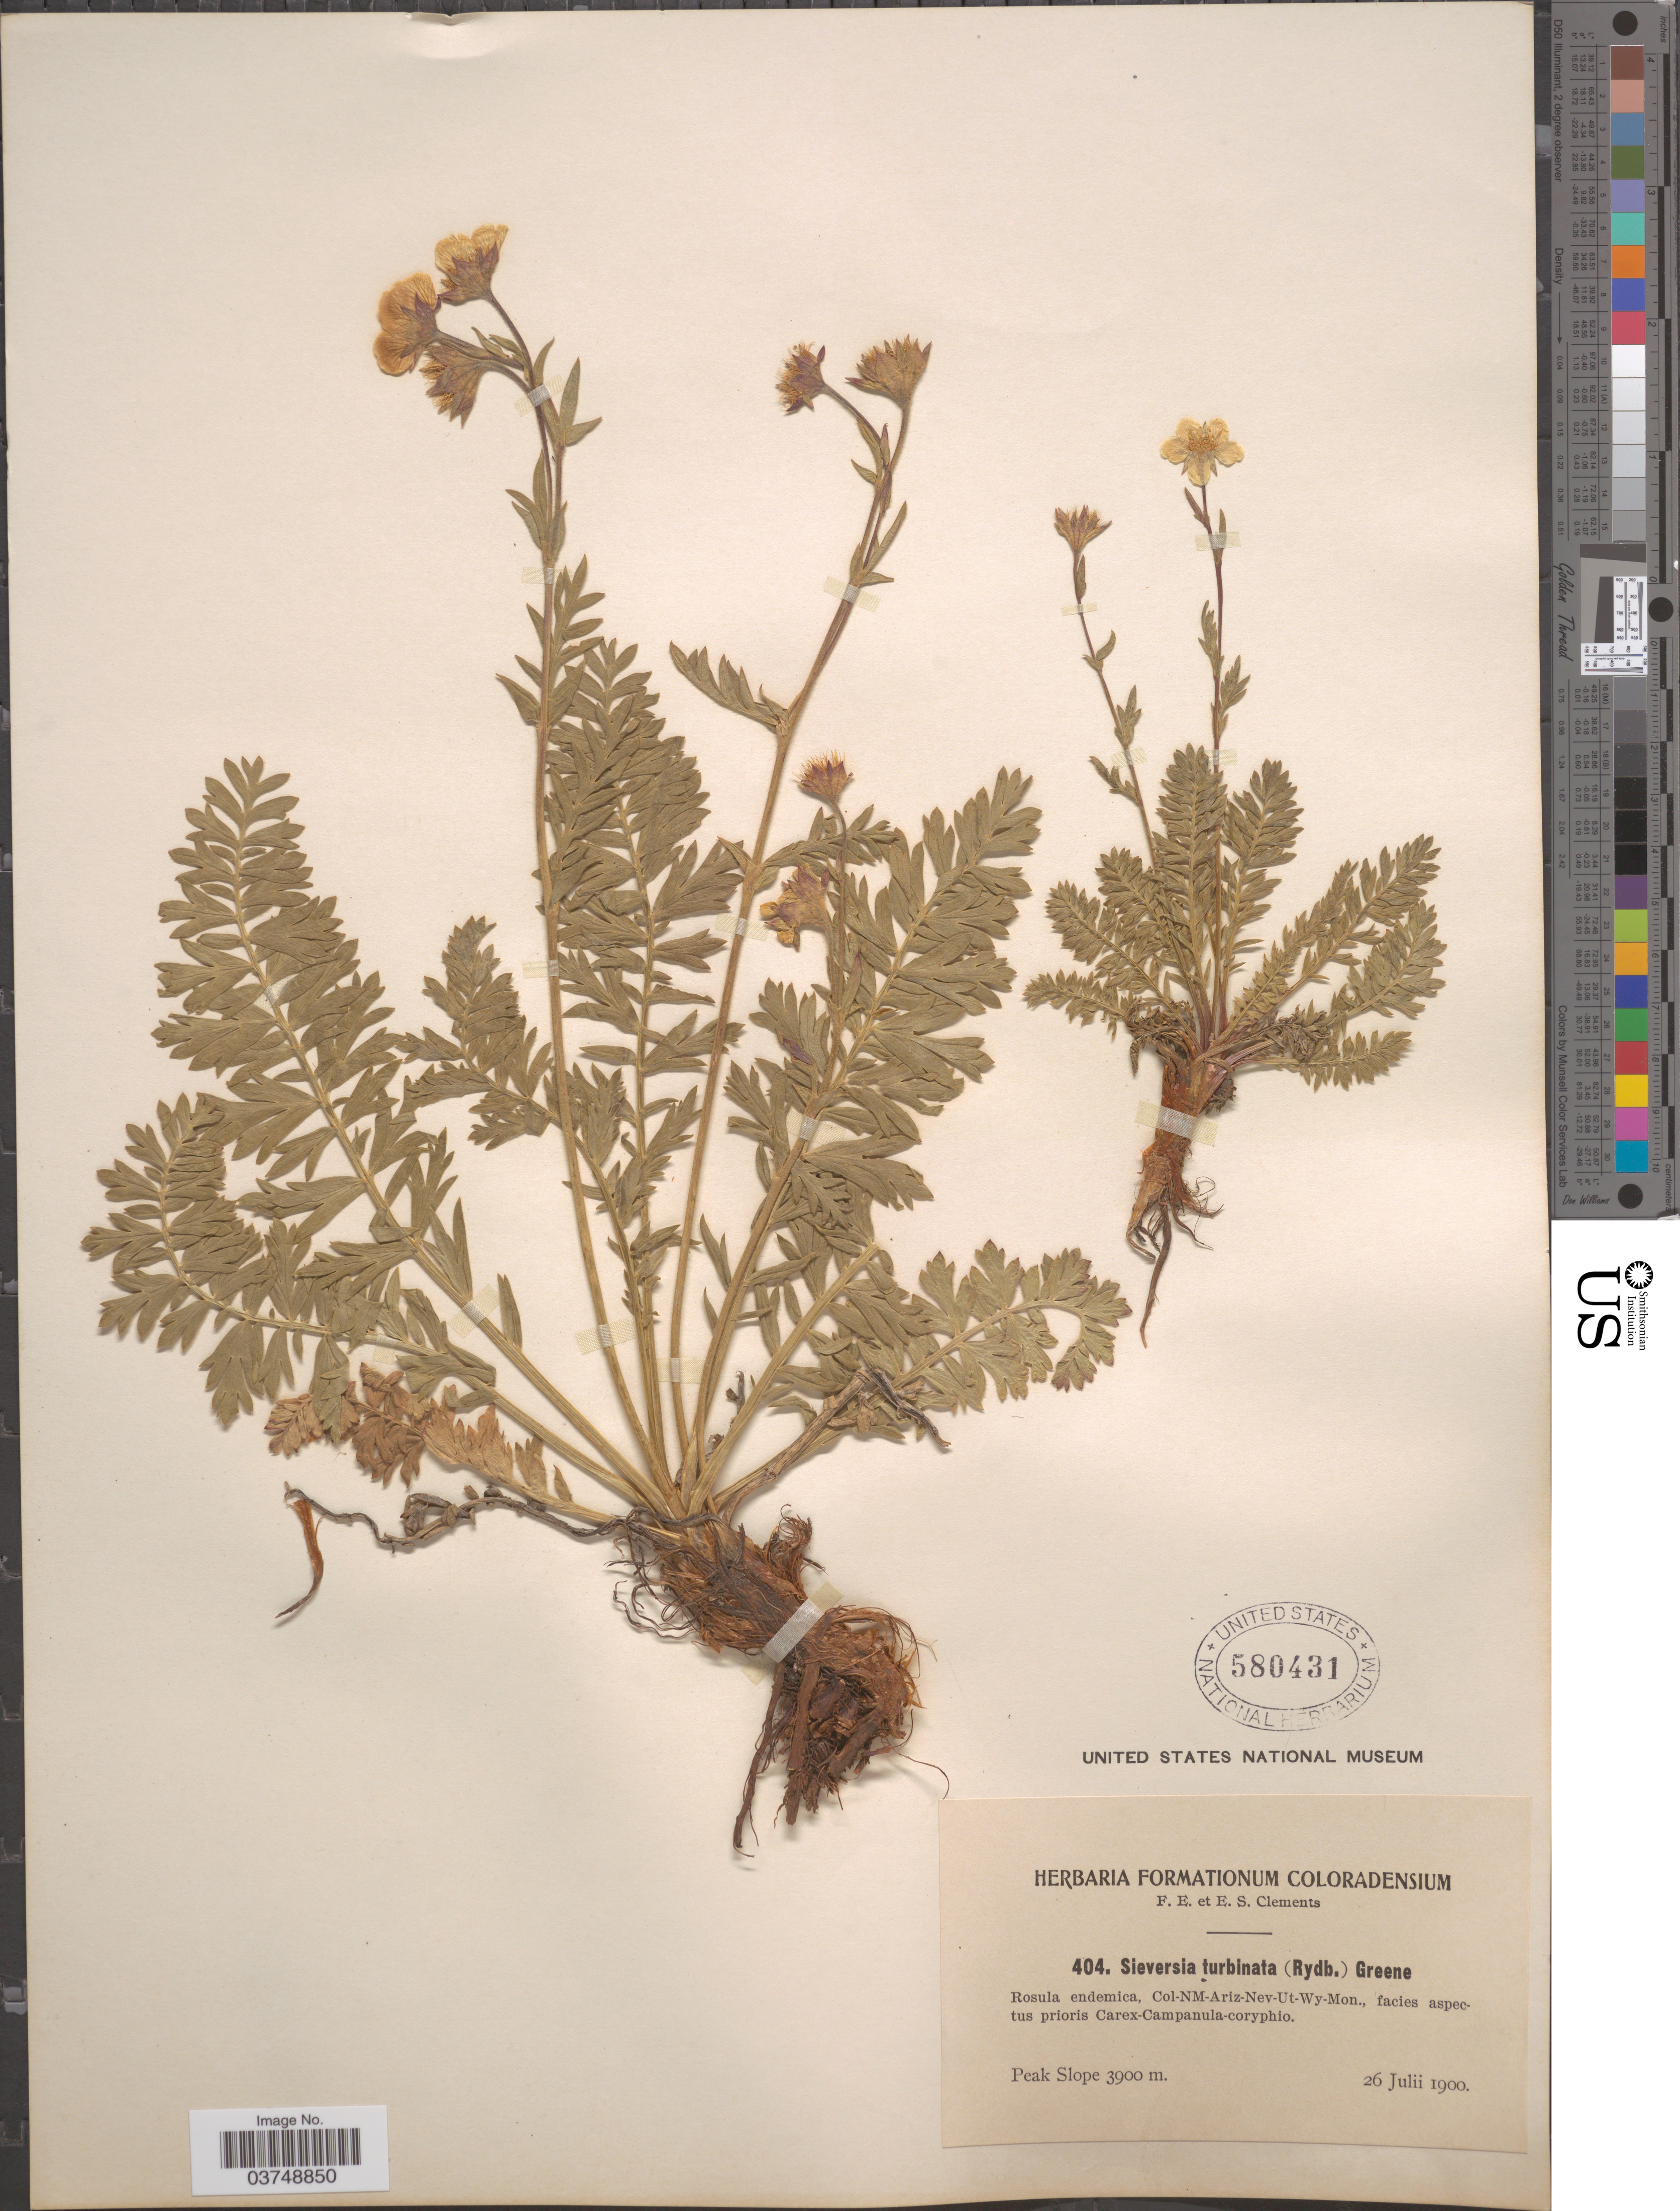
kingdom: Plantae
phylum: Tracheophyta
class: Magnoliopsida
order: Rosales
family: Rosaceae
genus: Geum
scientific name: Geum rossii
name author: (R. Br.) Ser.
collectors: F. E. Clements & E. S. Clements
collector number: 404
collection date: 1900-07-26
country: United States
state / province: Colorado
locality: Peak Slope.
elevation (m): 3900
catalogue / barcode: US 580431